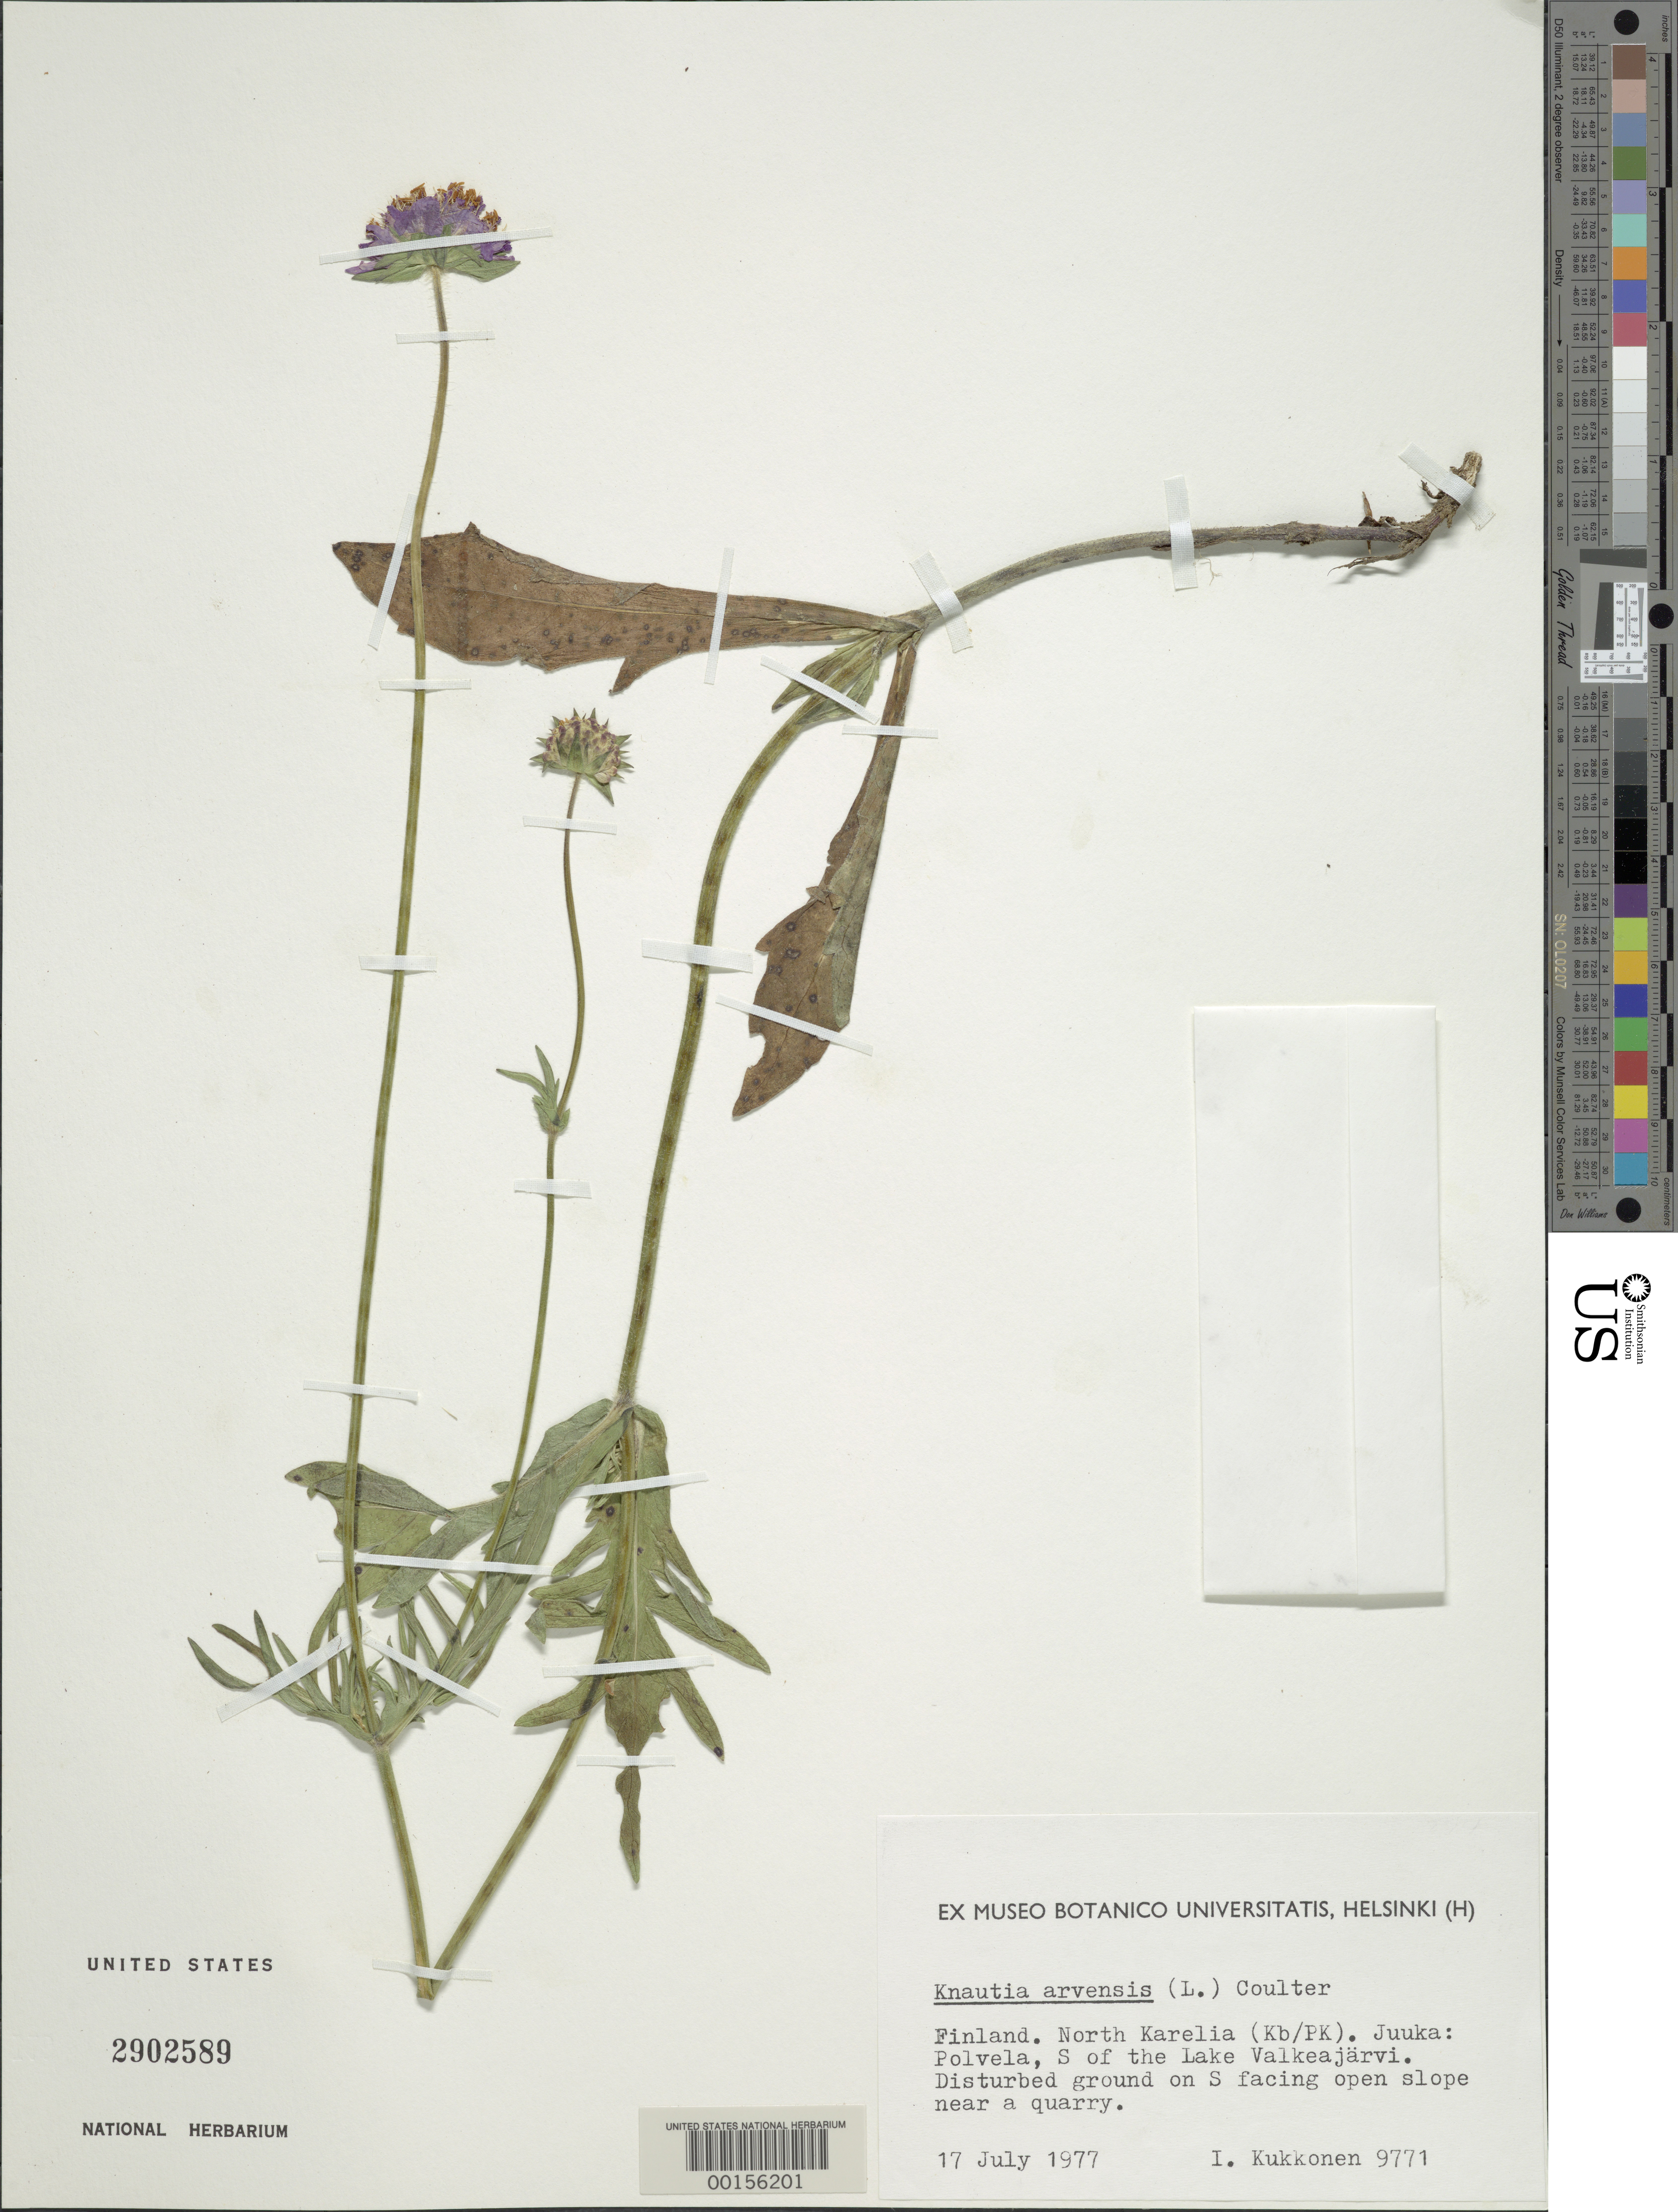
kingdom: Plantae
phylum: Tracheophyta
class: Magnoliopsida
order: Dipsacales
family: Caprifoliaceae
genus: Knautia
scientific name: Knautia arvensis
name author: (L.) Coult.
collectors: I. Kukkonen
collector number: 9771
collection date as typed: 17 Jul 1977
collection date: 1977-07-17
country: Finland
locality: North Karelia, Juuka, Polvela, S of Lake Valkeajarvi.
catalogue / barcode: US 2902589